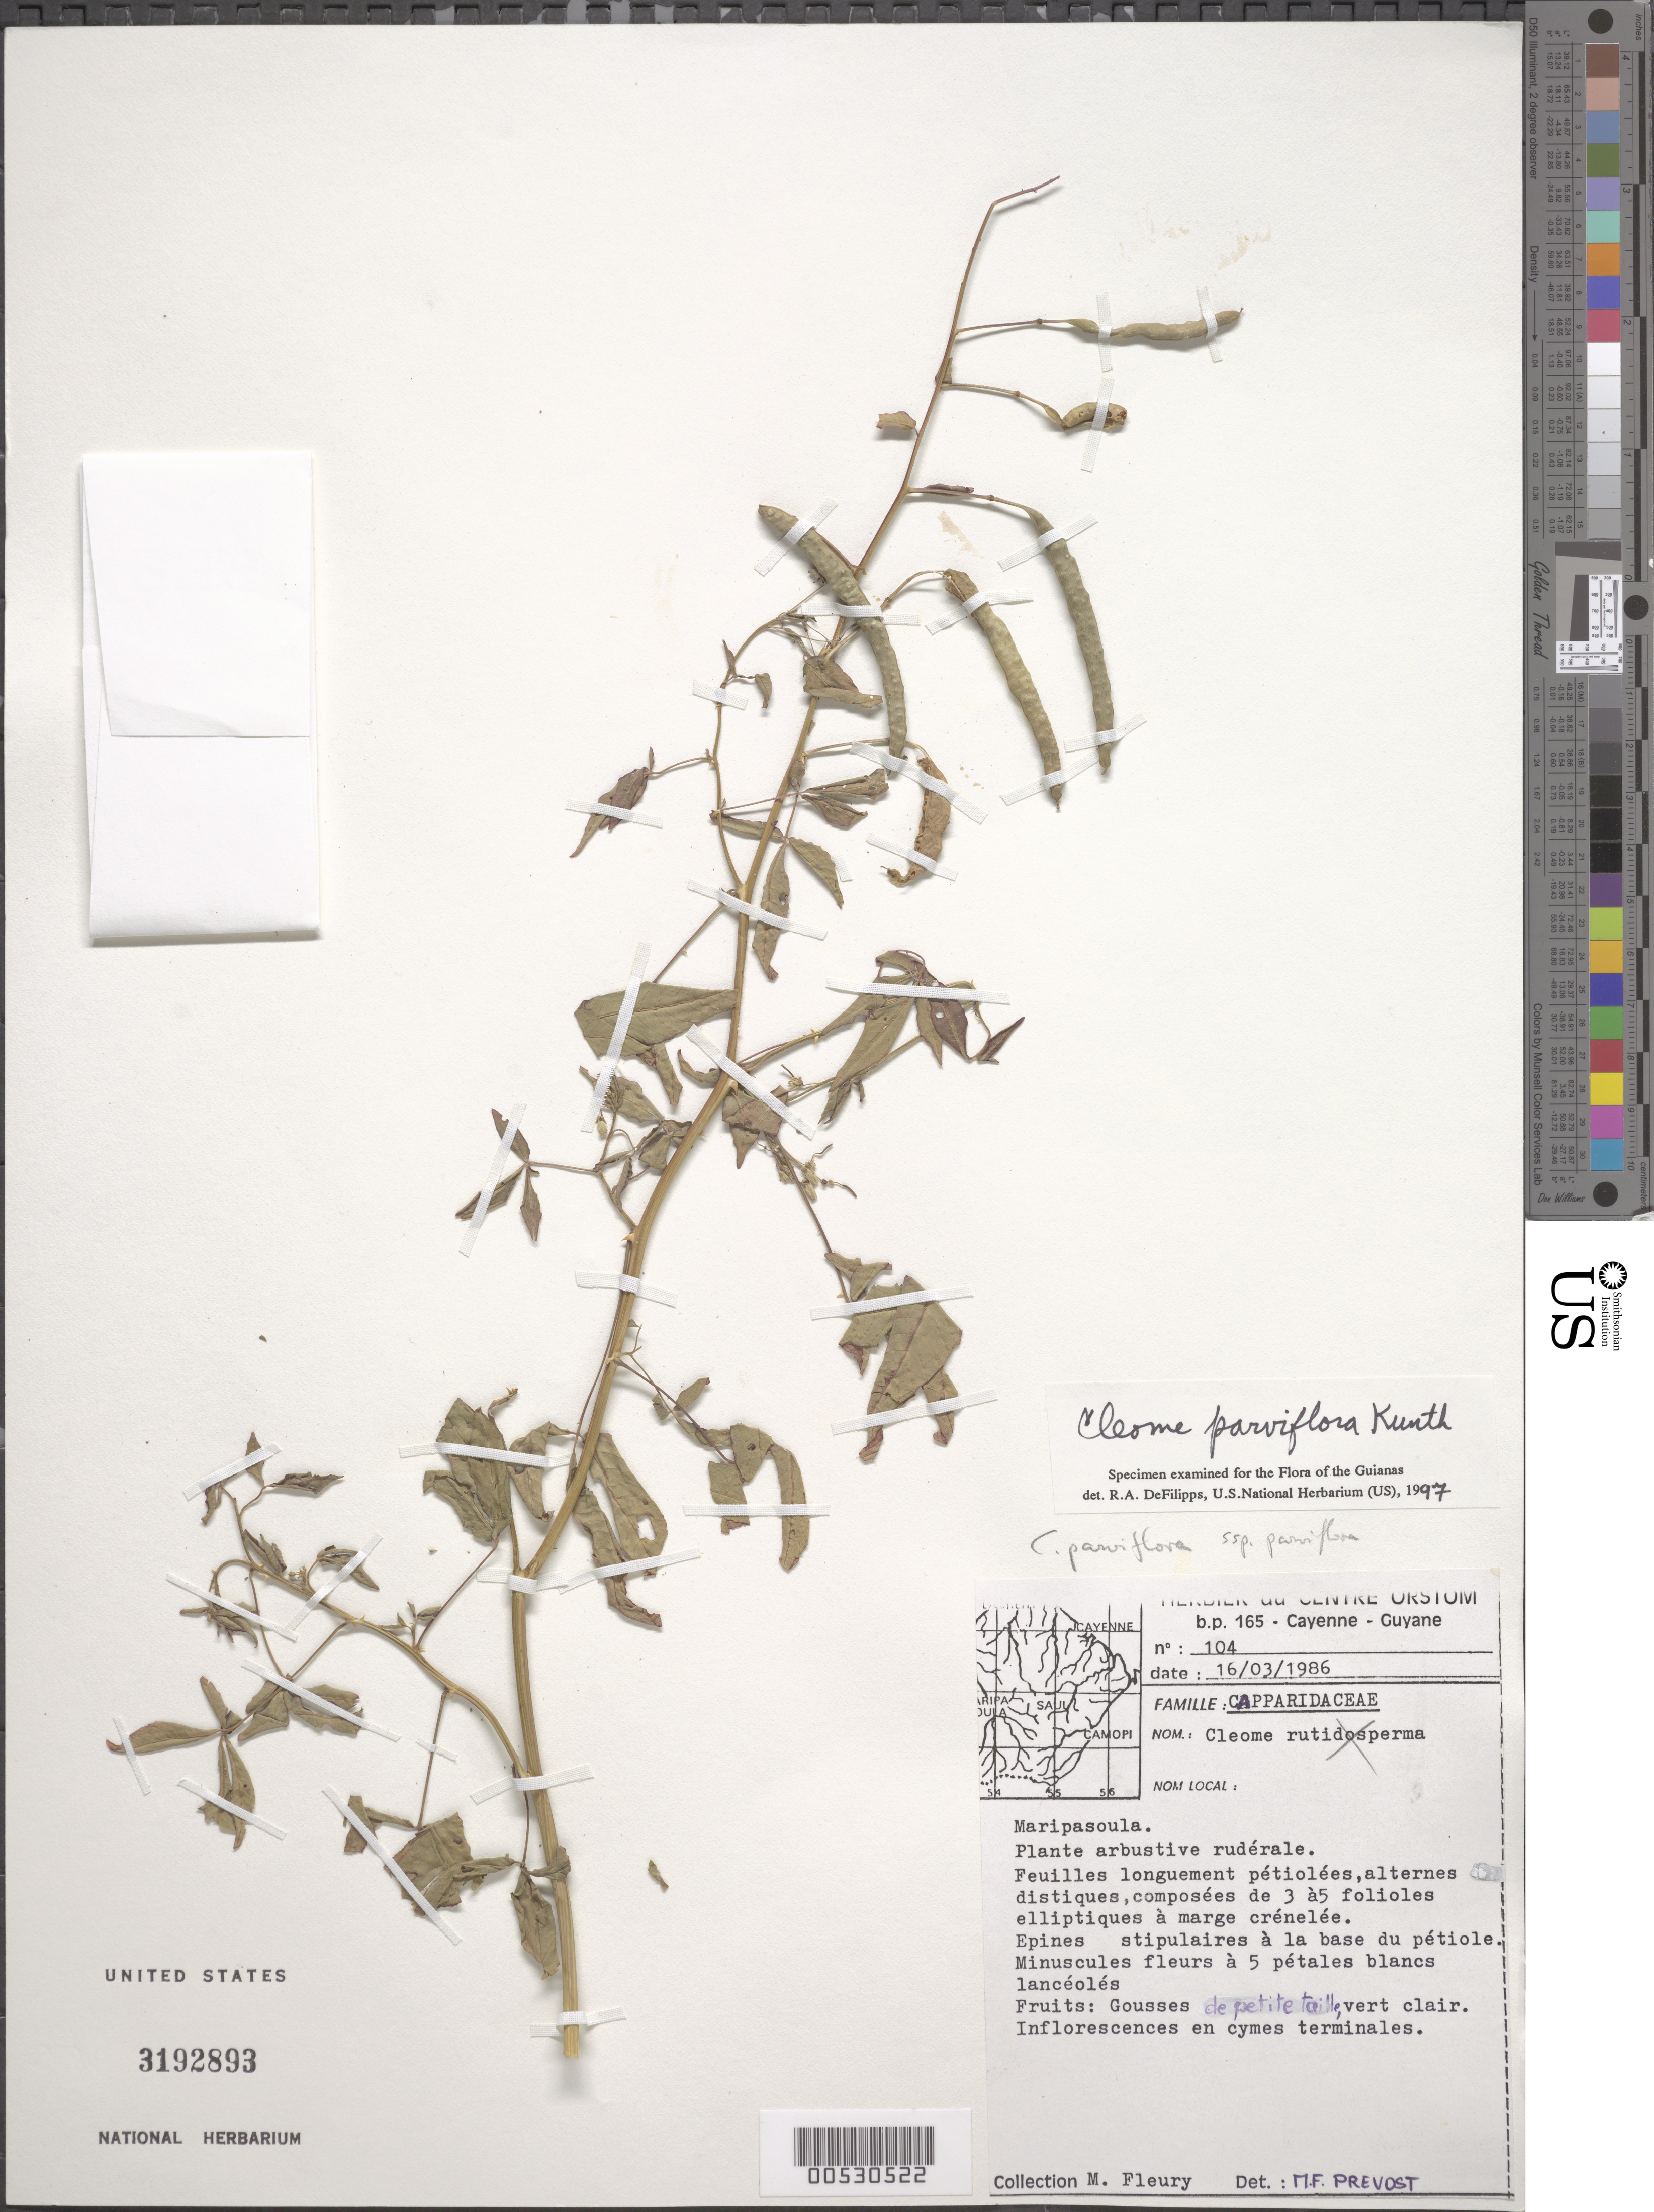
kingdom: Plantae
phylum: Tracheophyta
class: Magnoliopsida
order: Brassicales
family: Cleomaceae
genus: Tarenaya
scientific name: Tarenaya parviflora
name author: (Kunth) Iltis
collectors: M. Fleury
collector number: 104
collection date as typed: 16-Mar-96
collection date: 1996-03-16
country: French Guiana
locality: Bourg de Maripasoula - Bassin du Maroni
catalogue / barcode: US 3192893